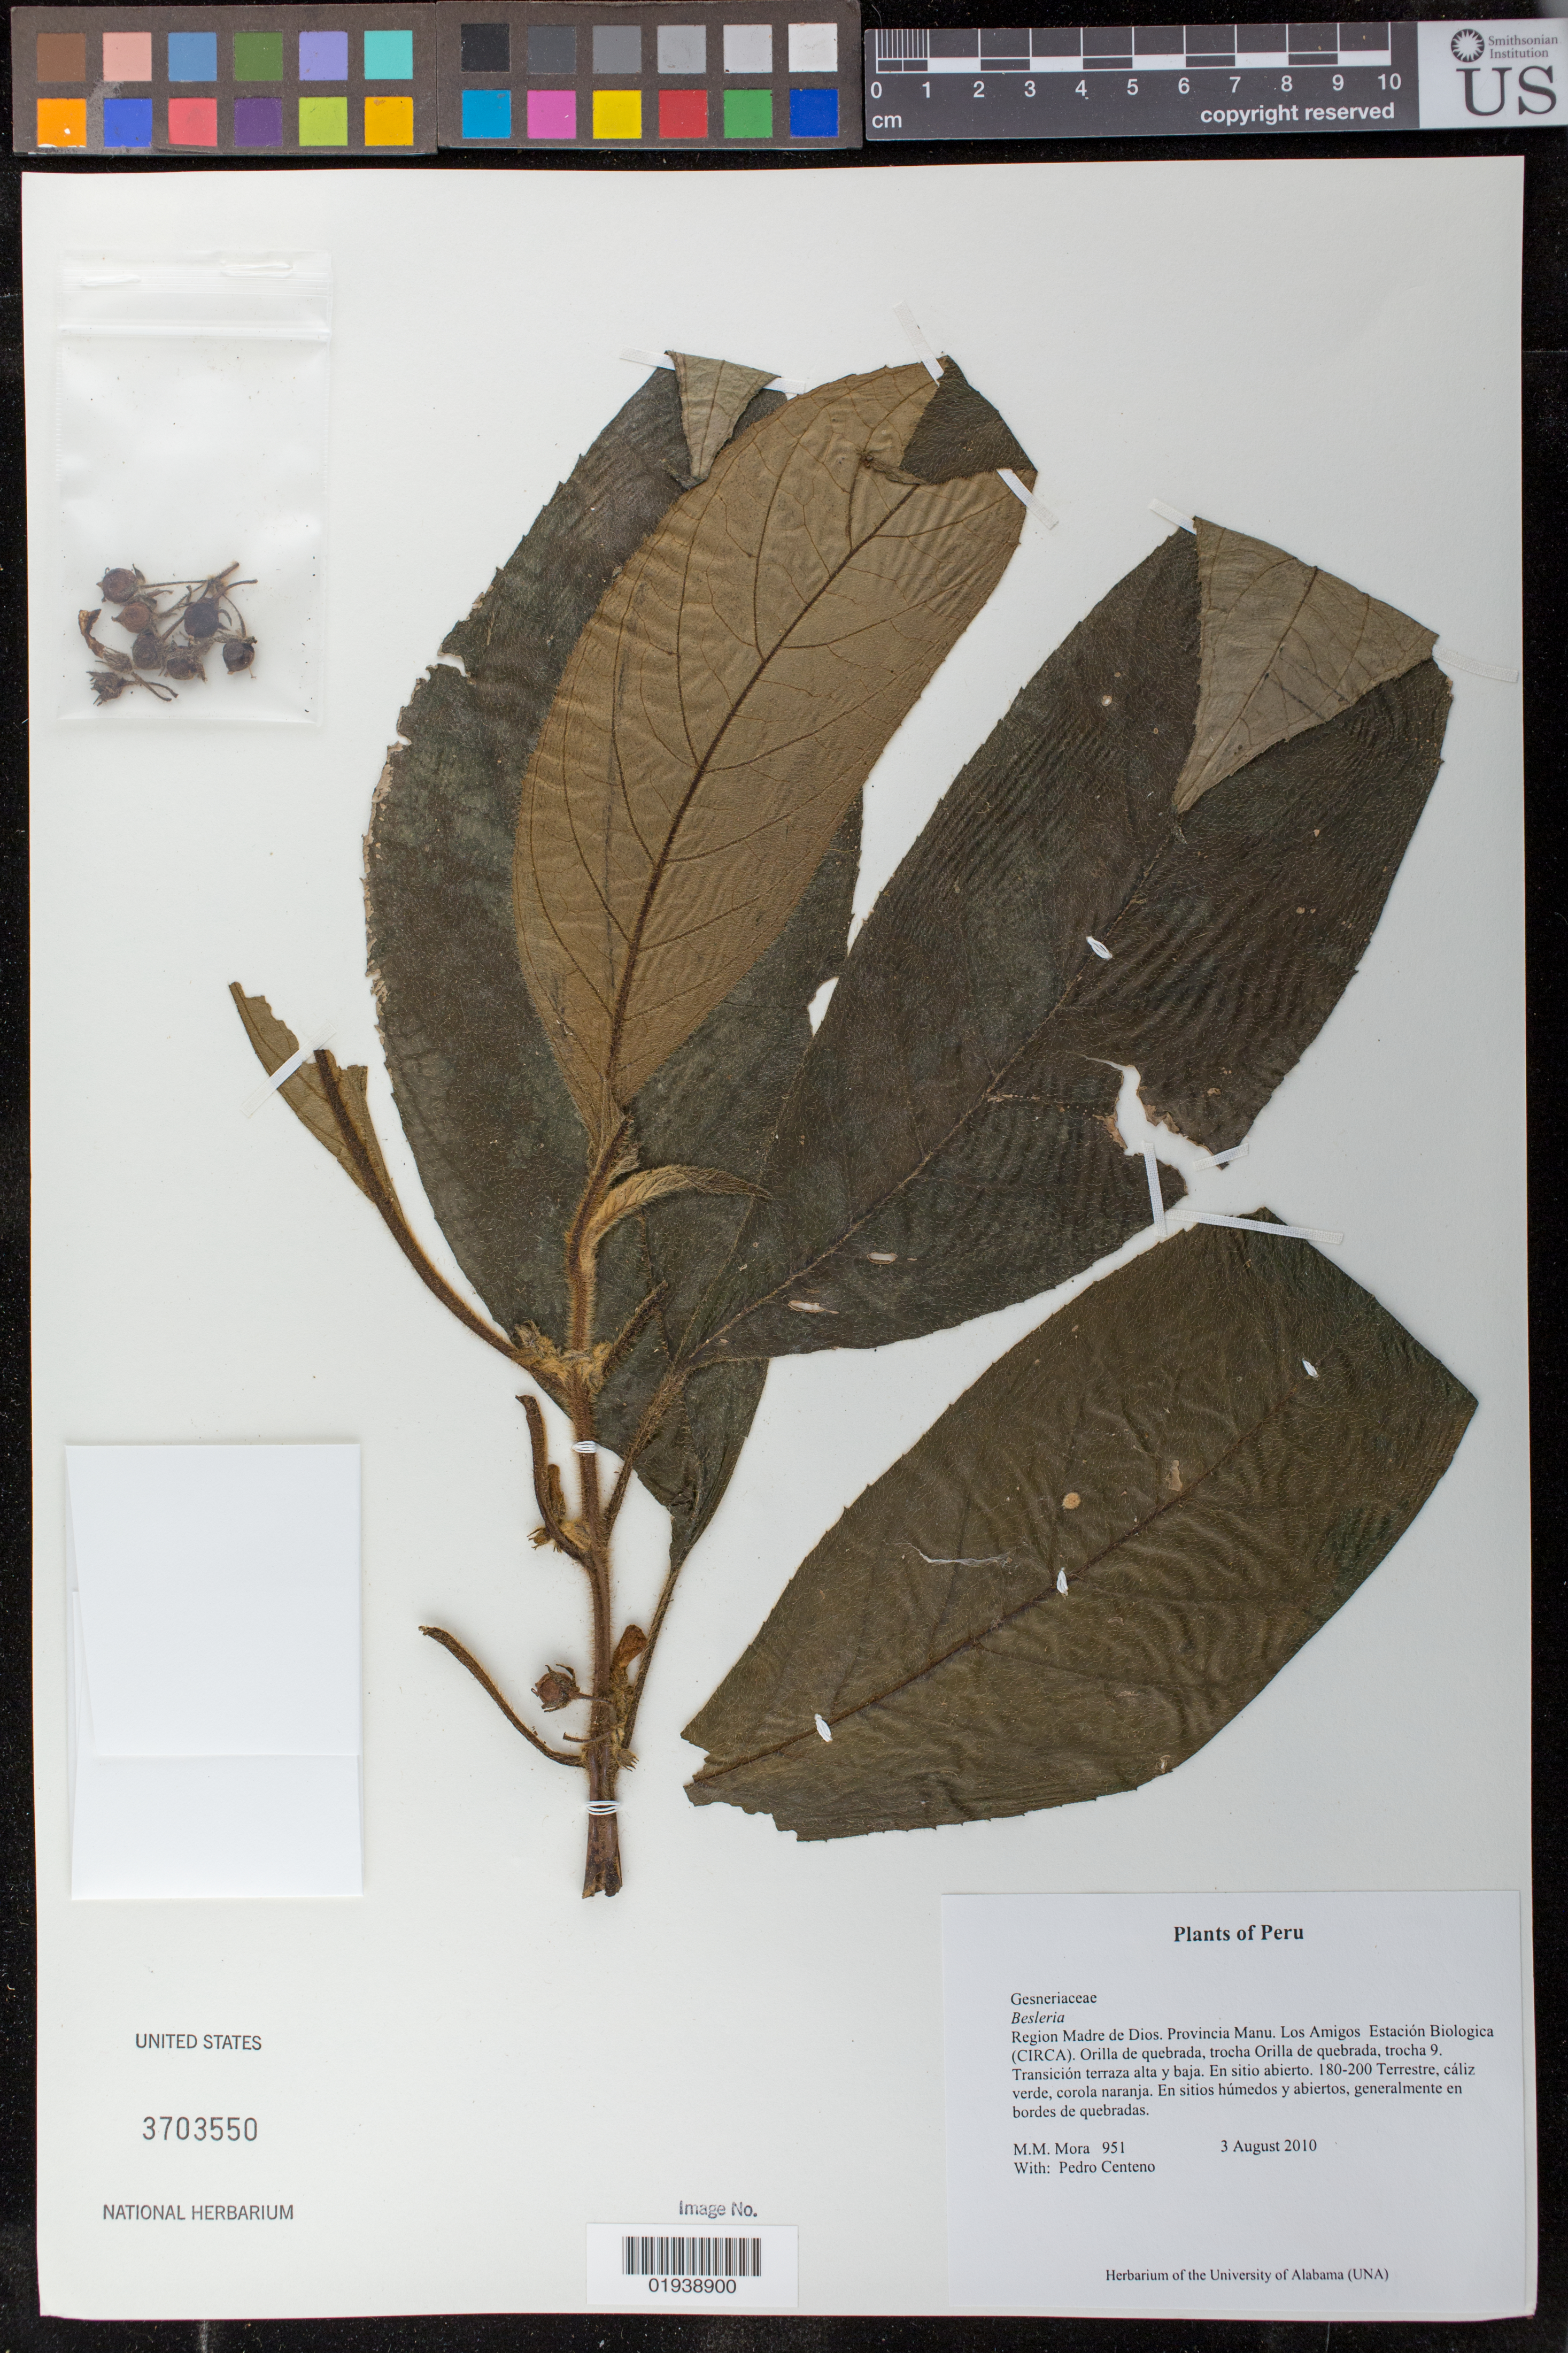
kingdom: Plantae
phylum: Tracheophyta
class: Magnoliopsida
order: Lamiales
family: Gesneriaceae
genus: Besleria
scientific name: Besleria sp.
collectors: M. M. Mora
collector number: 951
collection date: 2010-08-03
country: Peru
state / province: Madre de Dios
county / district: Manú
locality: Provincia Manu. Los Amigos Estacion Biologica (CIRCA). Orilla de quebrada, trocha Orilla de quebrada, trocha 9.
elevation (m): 180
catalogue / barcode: US 3703550